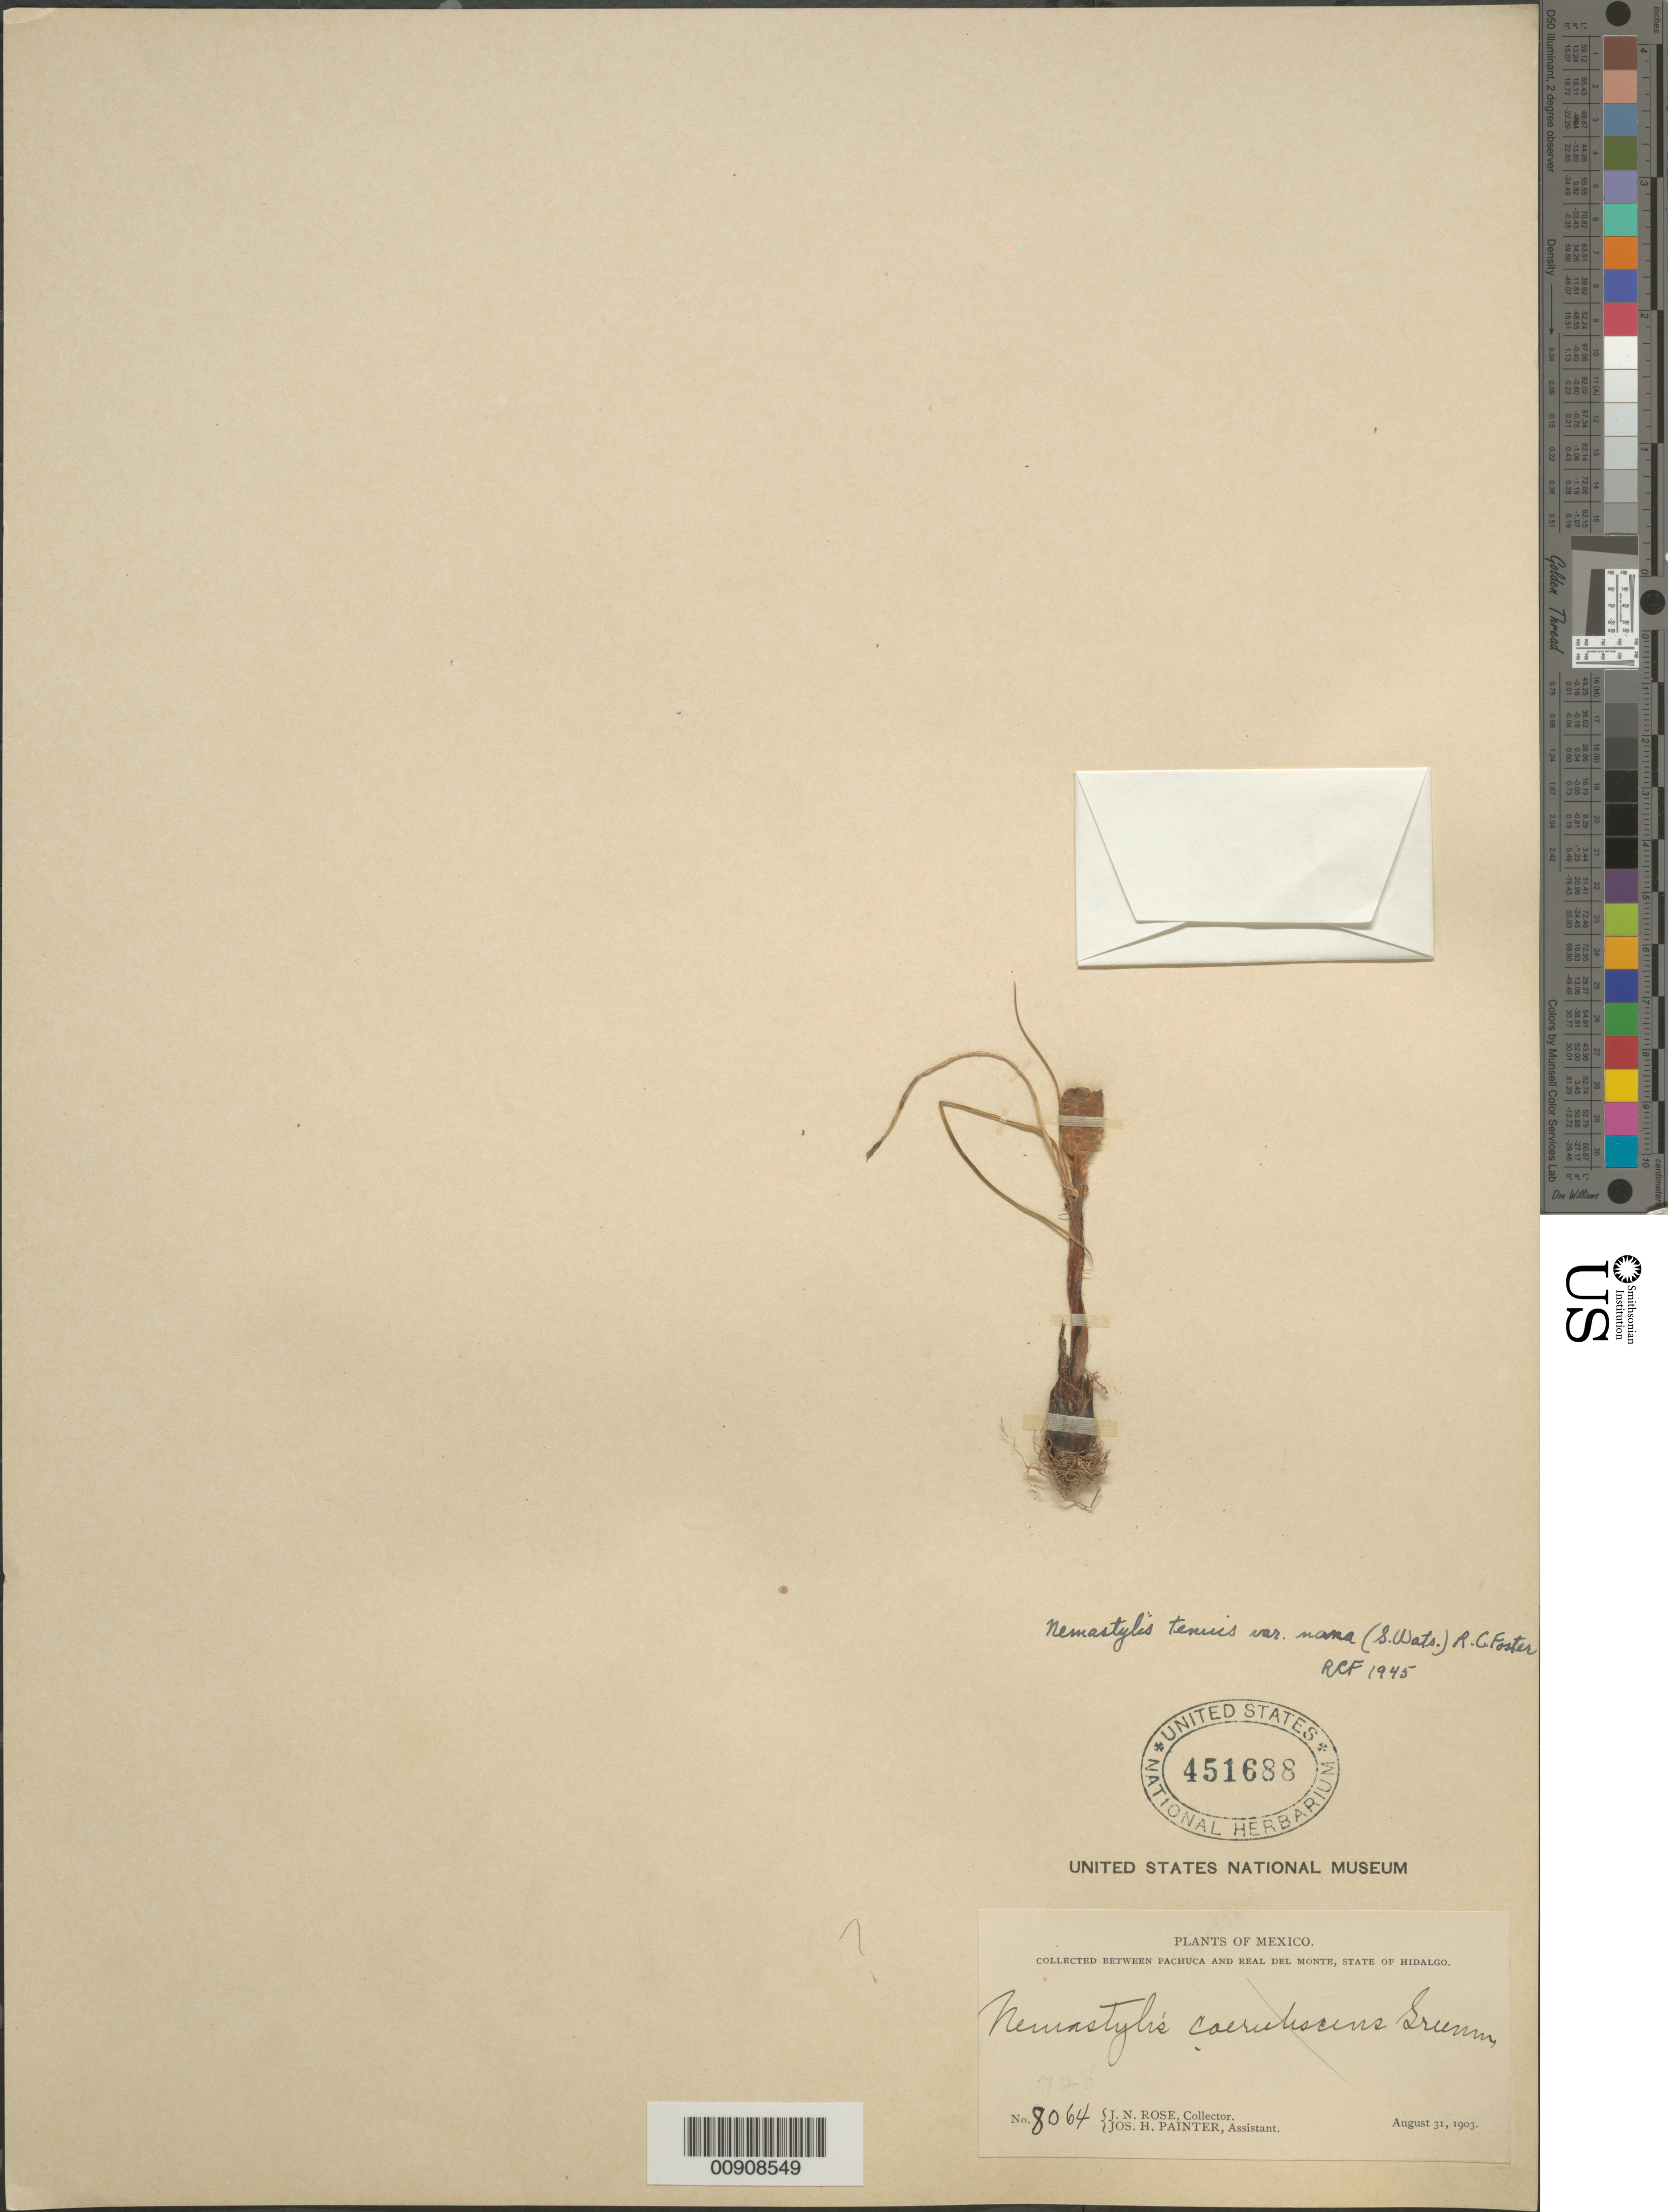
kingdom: Plantae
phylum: Tracheophyta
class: Liliopsida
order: Asparagales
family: Iridaceae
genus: Nemastylis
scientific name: Nemastylis tenuis var. nana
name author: (S. Watson) R.C. Foster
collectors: J. N. Rose & J. H. Painter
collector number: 8064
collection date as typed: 31 Aug 1903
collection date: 1903-08-31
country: Mexico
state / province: Hidalgo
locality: Between Pachuca and Real del Monte, State of Hidalgo.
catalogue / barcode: US 451688